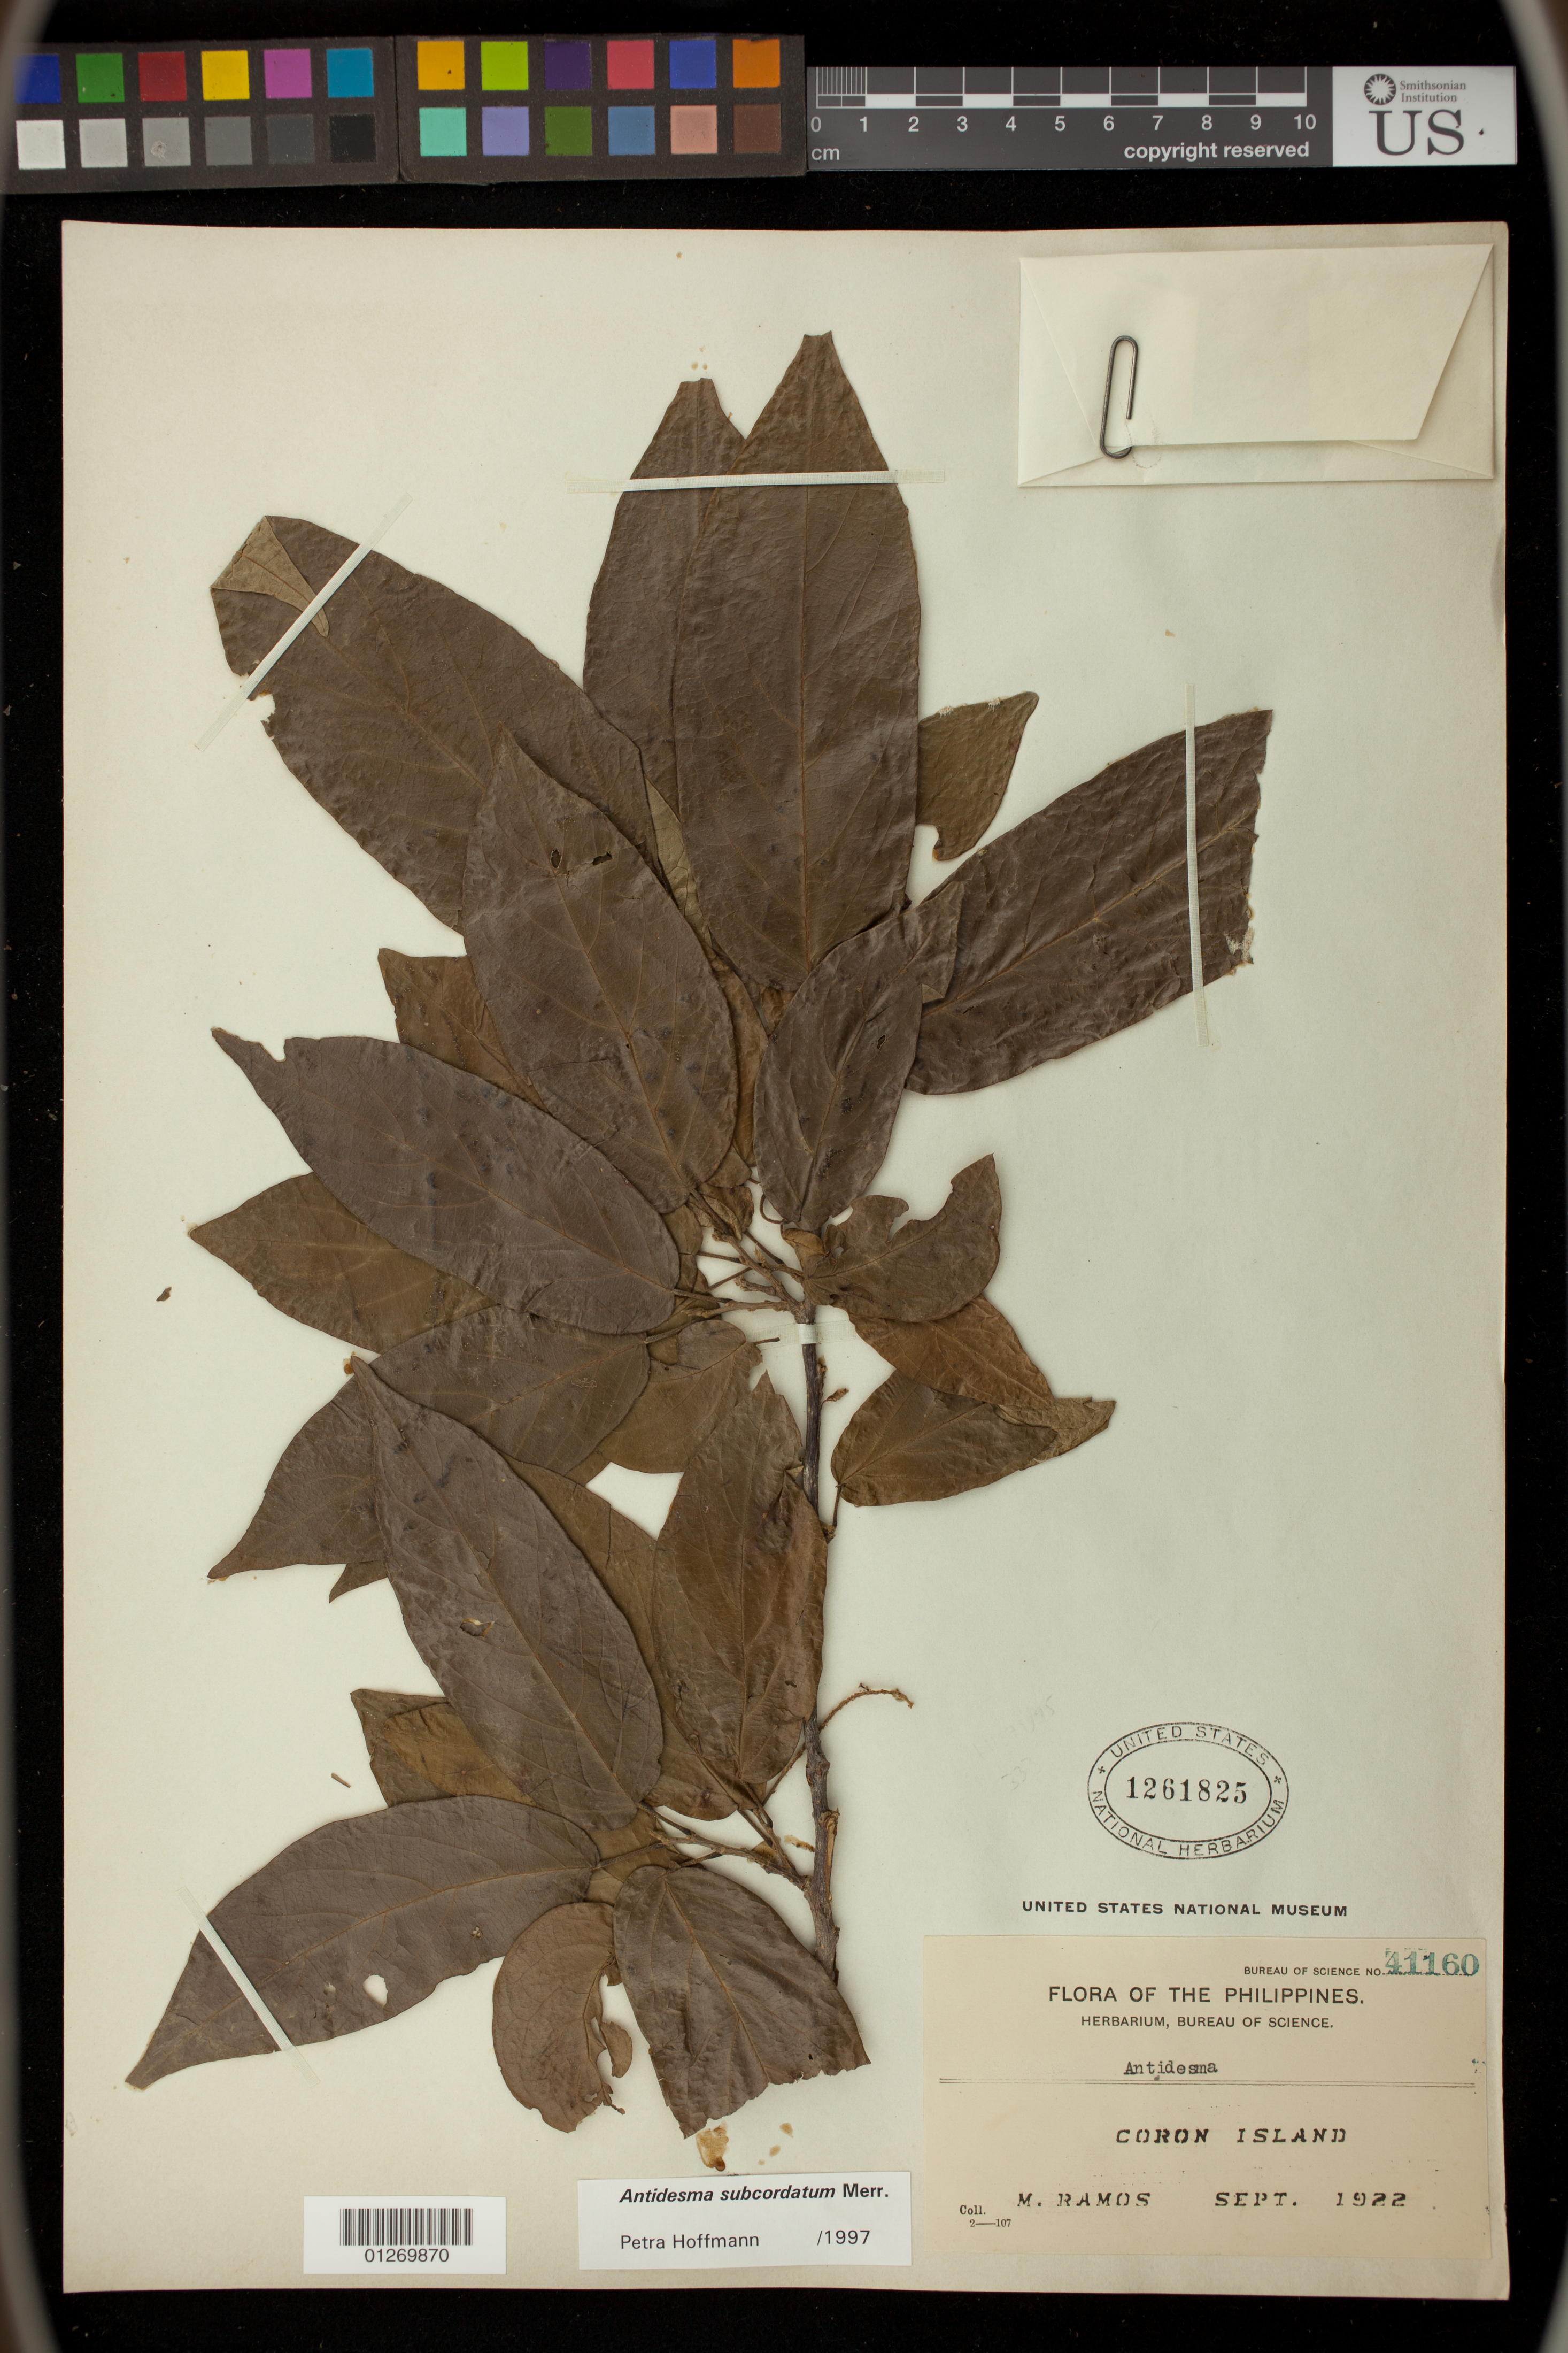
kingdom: Plantae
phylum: Tracheophyta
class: Magnoliopsida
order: Malpighiales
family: Phyllanthaceae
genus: Antidesma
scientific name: Antidesma subcordatum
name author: Merr.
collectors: M. Ramos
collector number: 41160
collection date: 1922-09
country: Philippines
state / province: Mimaropa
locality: Coron Island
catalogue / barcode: US 1261825